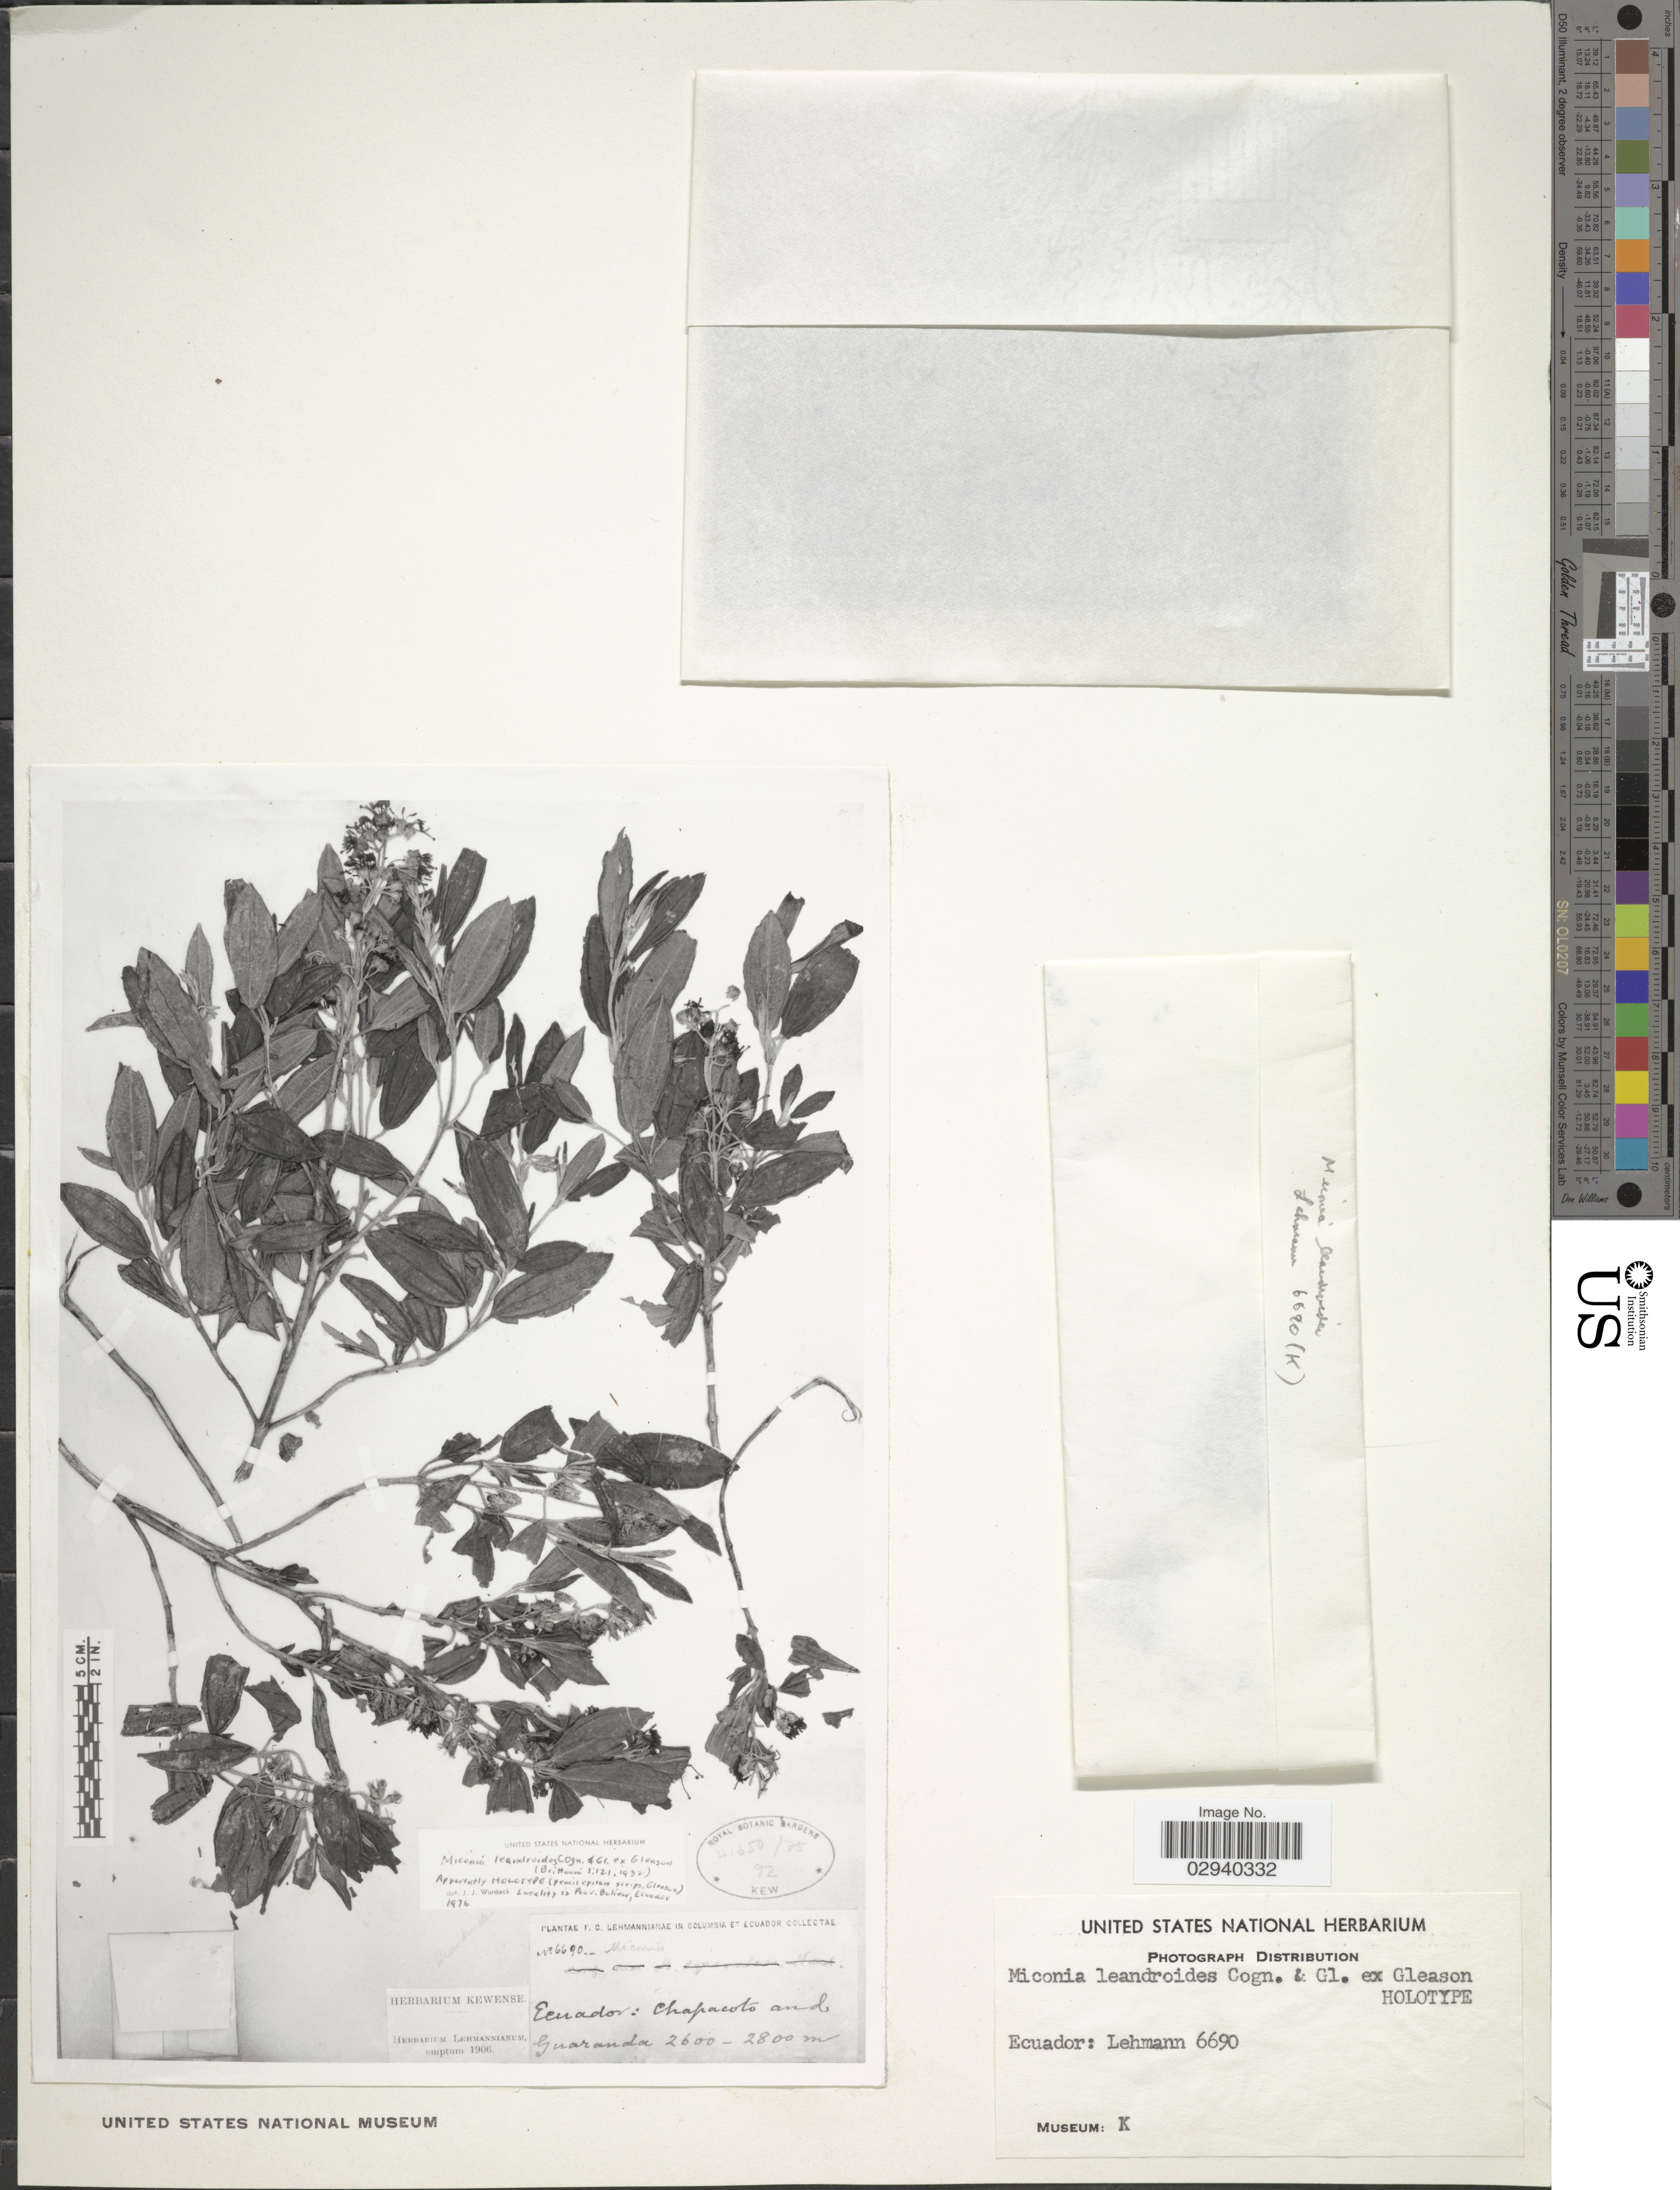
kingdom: Plantae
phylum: Tracheophyta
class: Magnoliopsida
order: Myrtales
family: Melastomataceae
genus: Miconia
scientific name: Miconia leandroides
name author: Cogn. & Gleason ex Gleason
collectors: -. Lehmann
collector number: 6690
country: Ecuador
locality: Chapacoto and Guaranda.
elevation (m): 2600